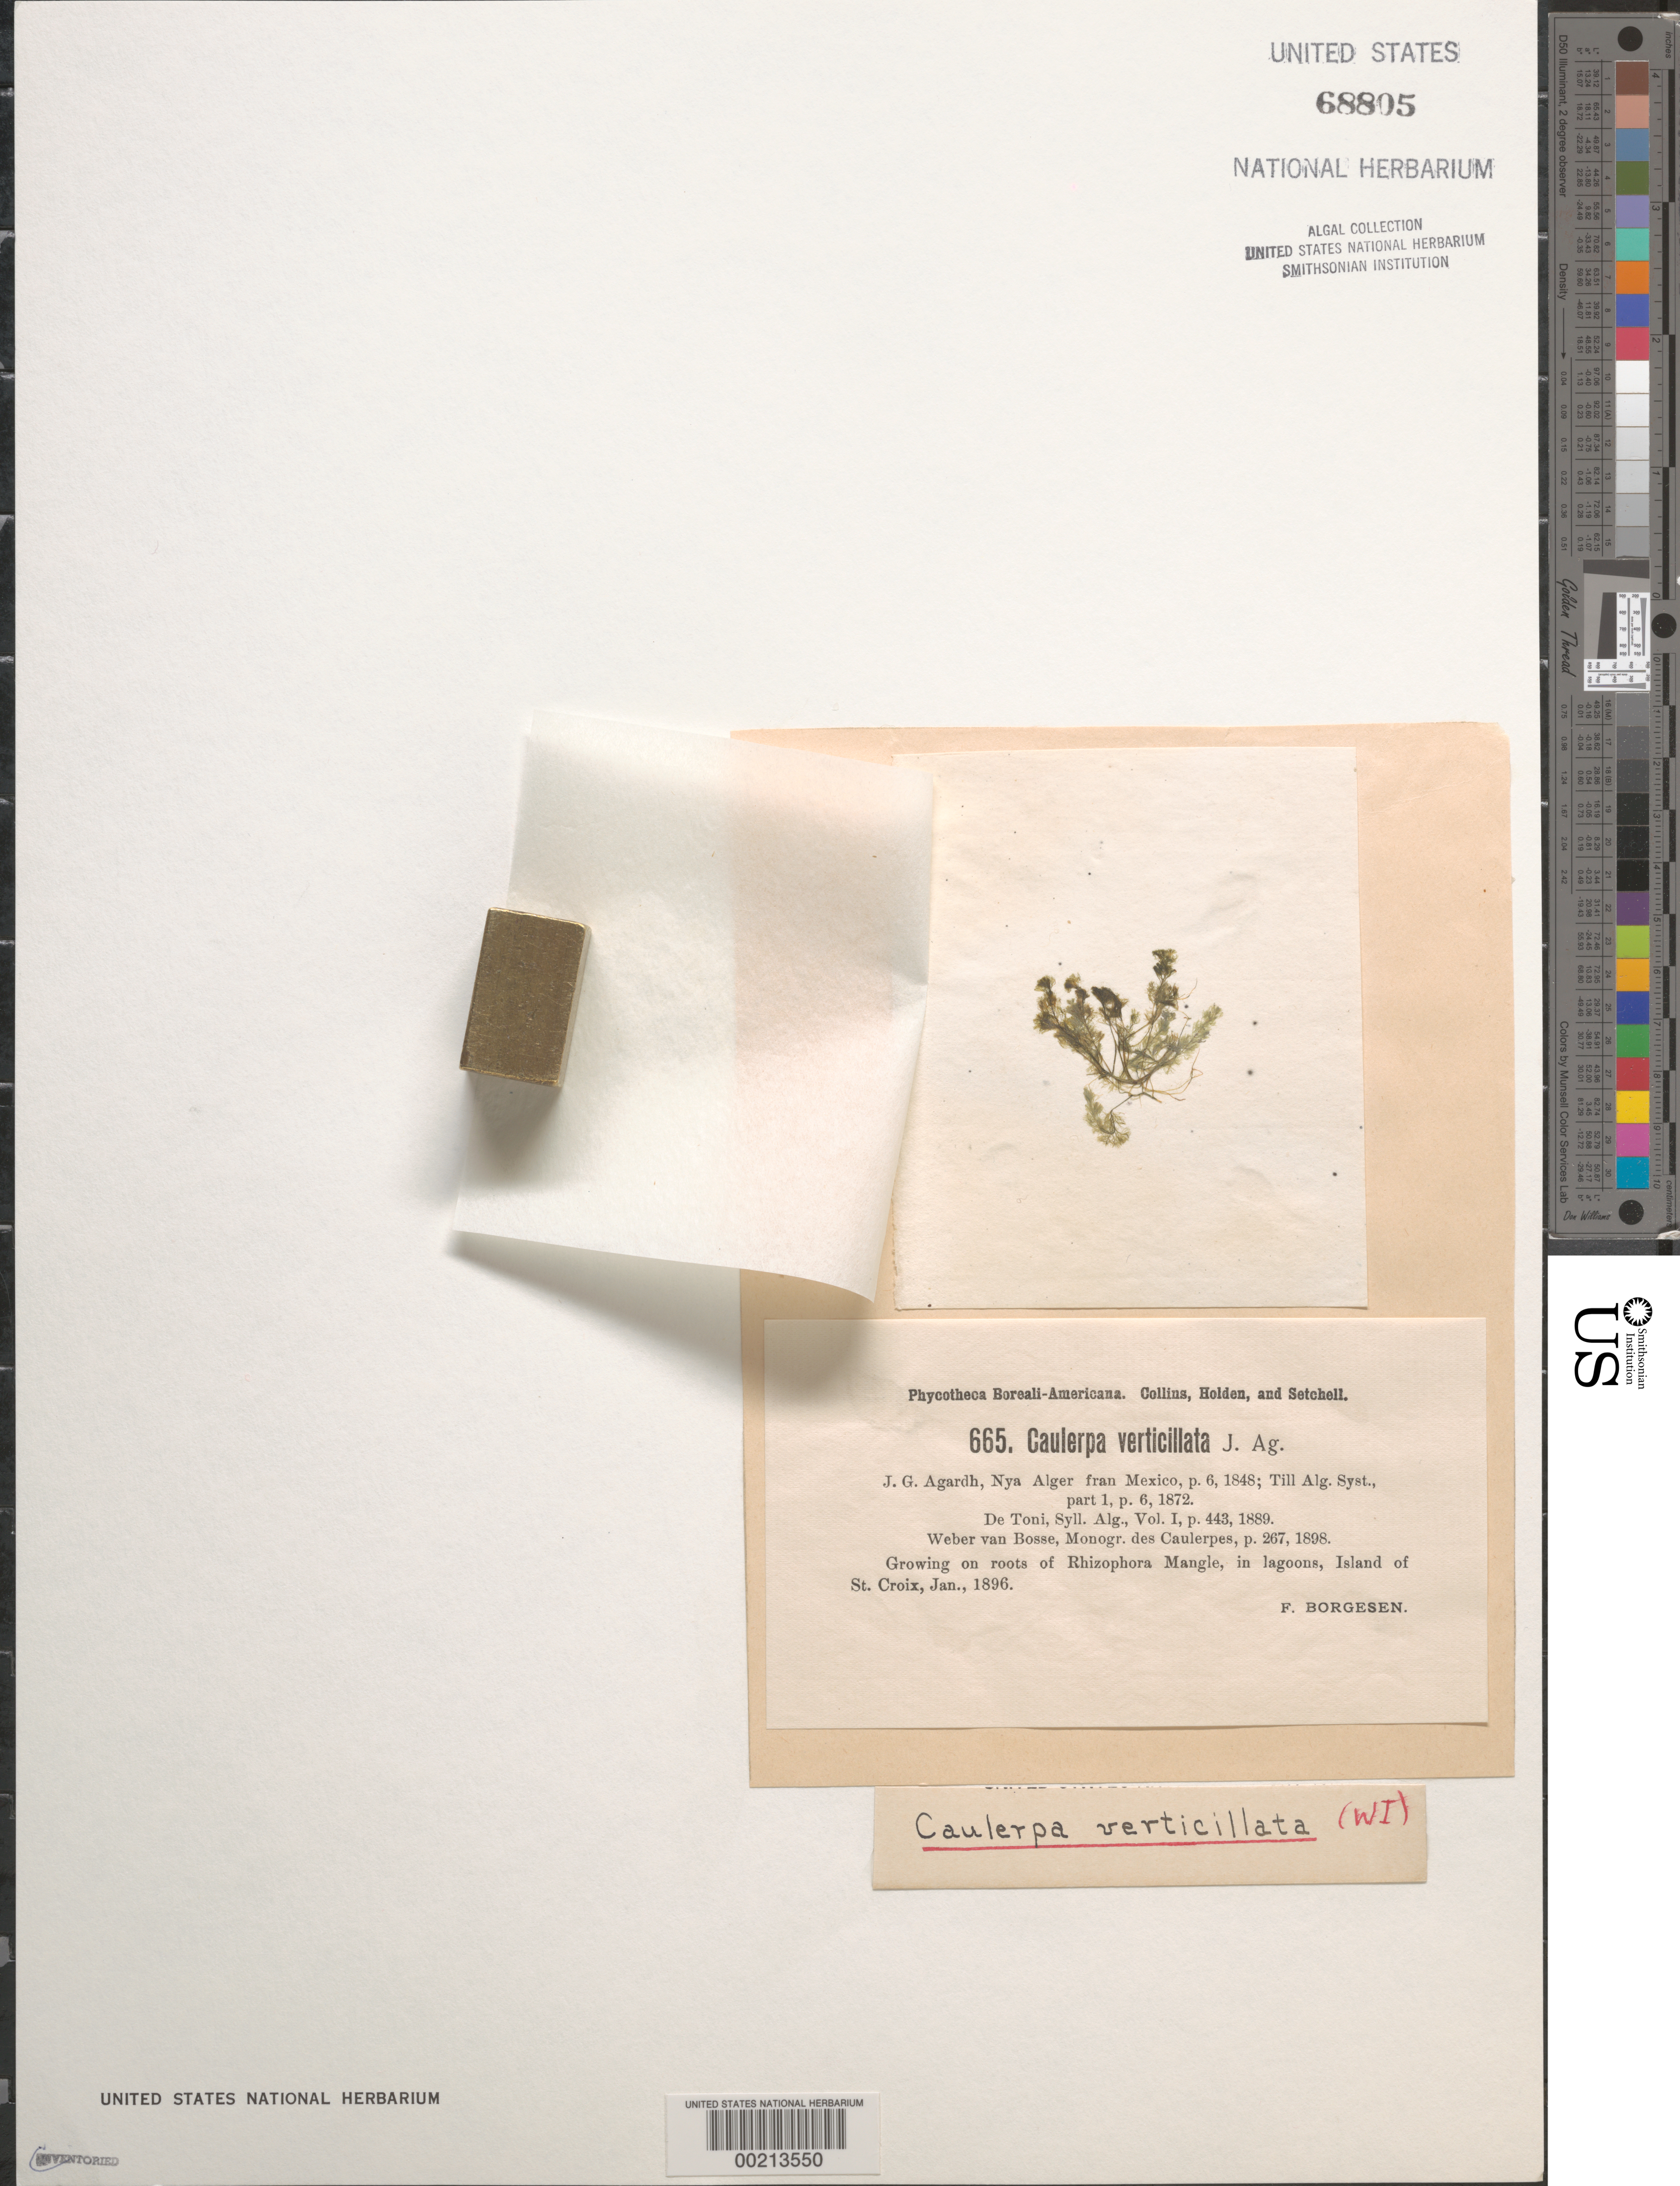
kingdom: Plantae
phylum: Chlorophyta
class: Ulvophyceae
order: Bryopsidales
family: Caulerpaceae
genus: Caulerpa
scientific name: Caulerpa verticillata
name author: J. Agardh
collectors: F. Børgesen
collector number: PB-A 665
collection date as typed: Jan 1896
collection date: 1896-01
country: U.S. Virgin Islands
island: St. Croix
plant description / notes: Collins, Holden & Setchell, Phycotheca Boreali-Americana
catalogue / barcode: US 68805